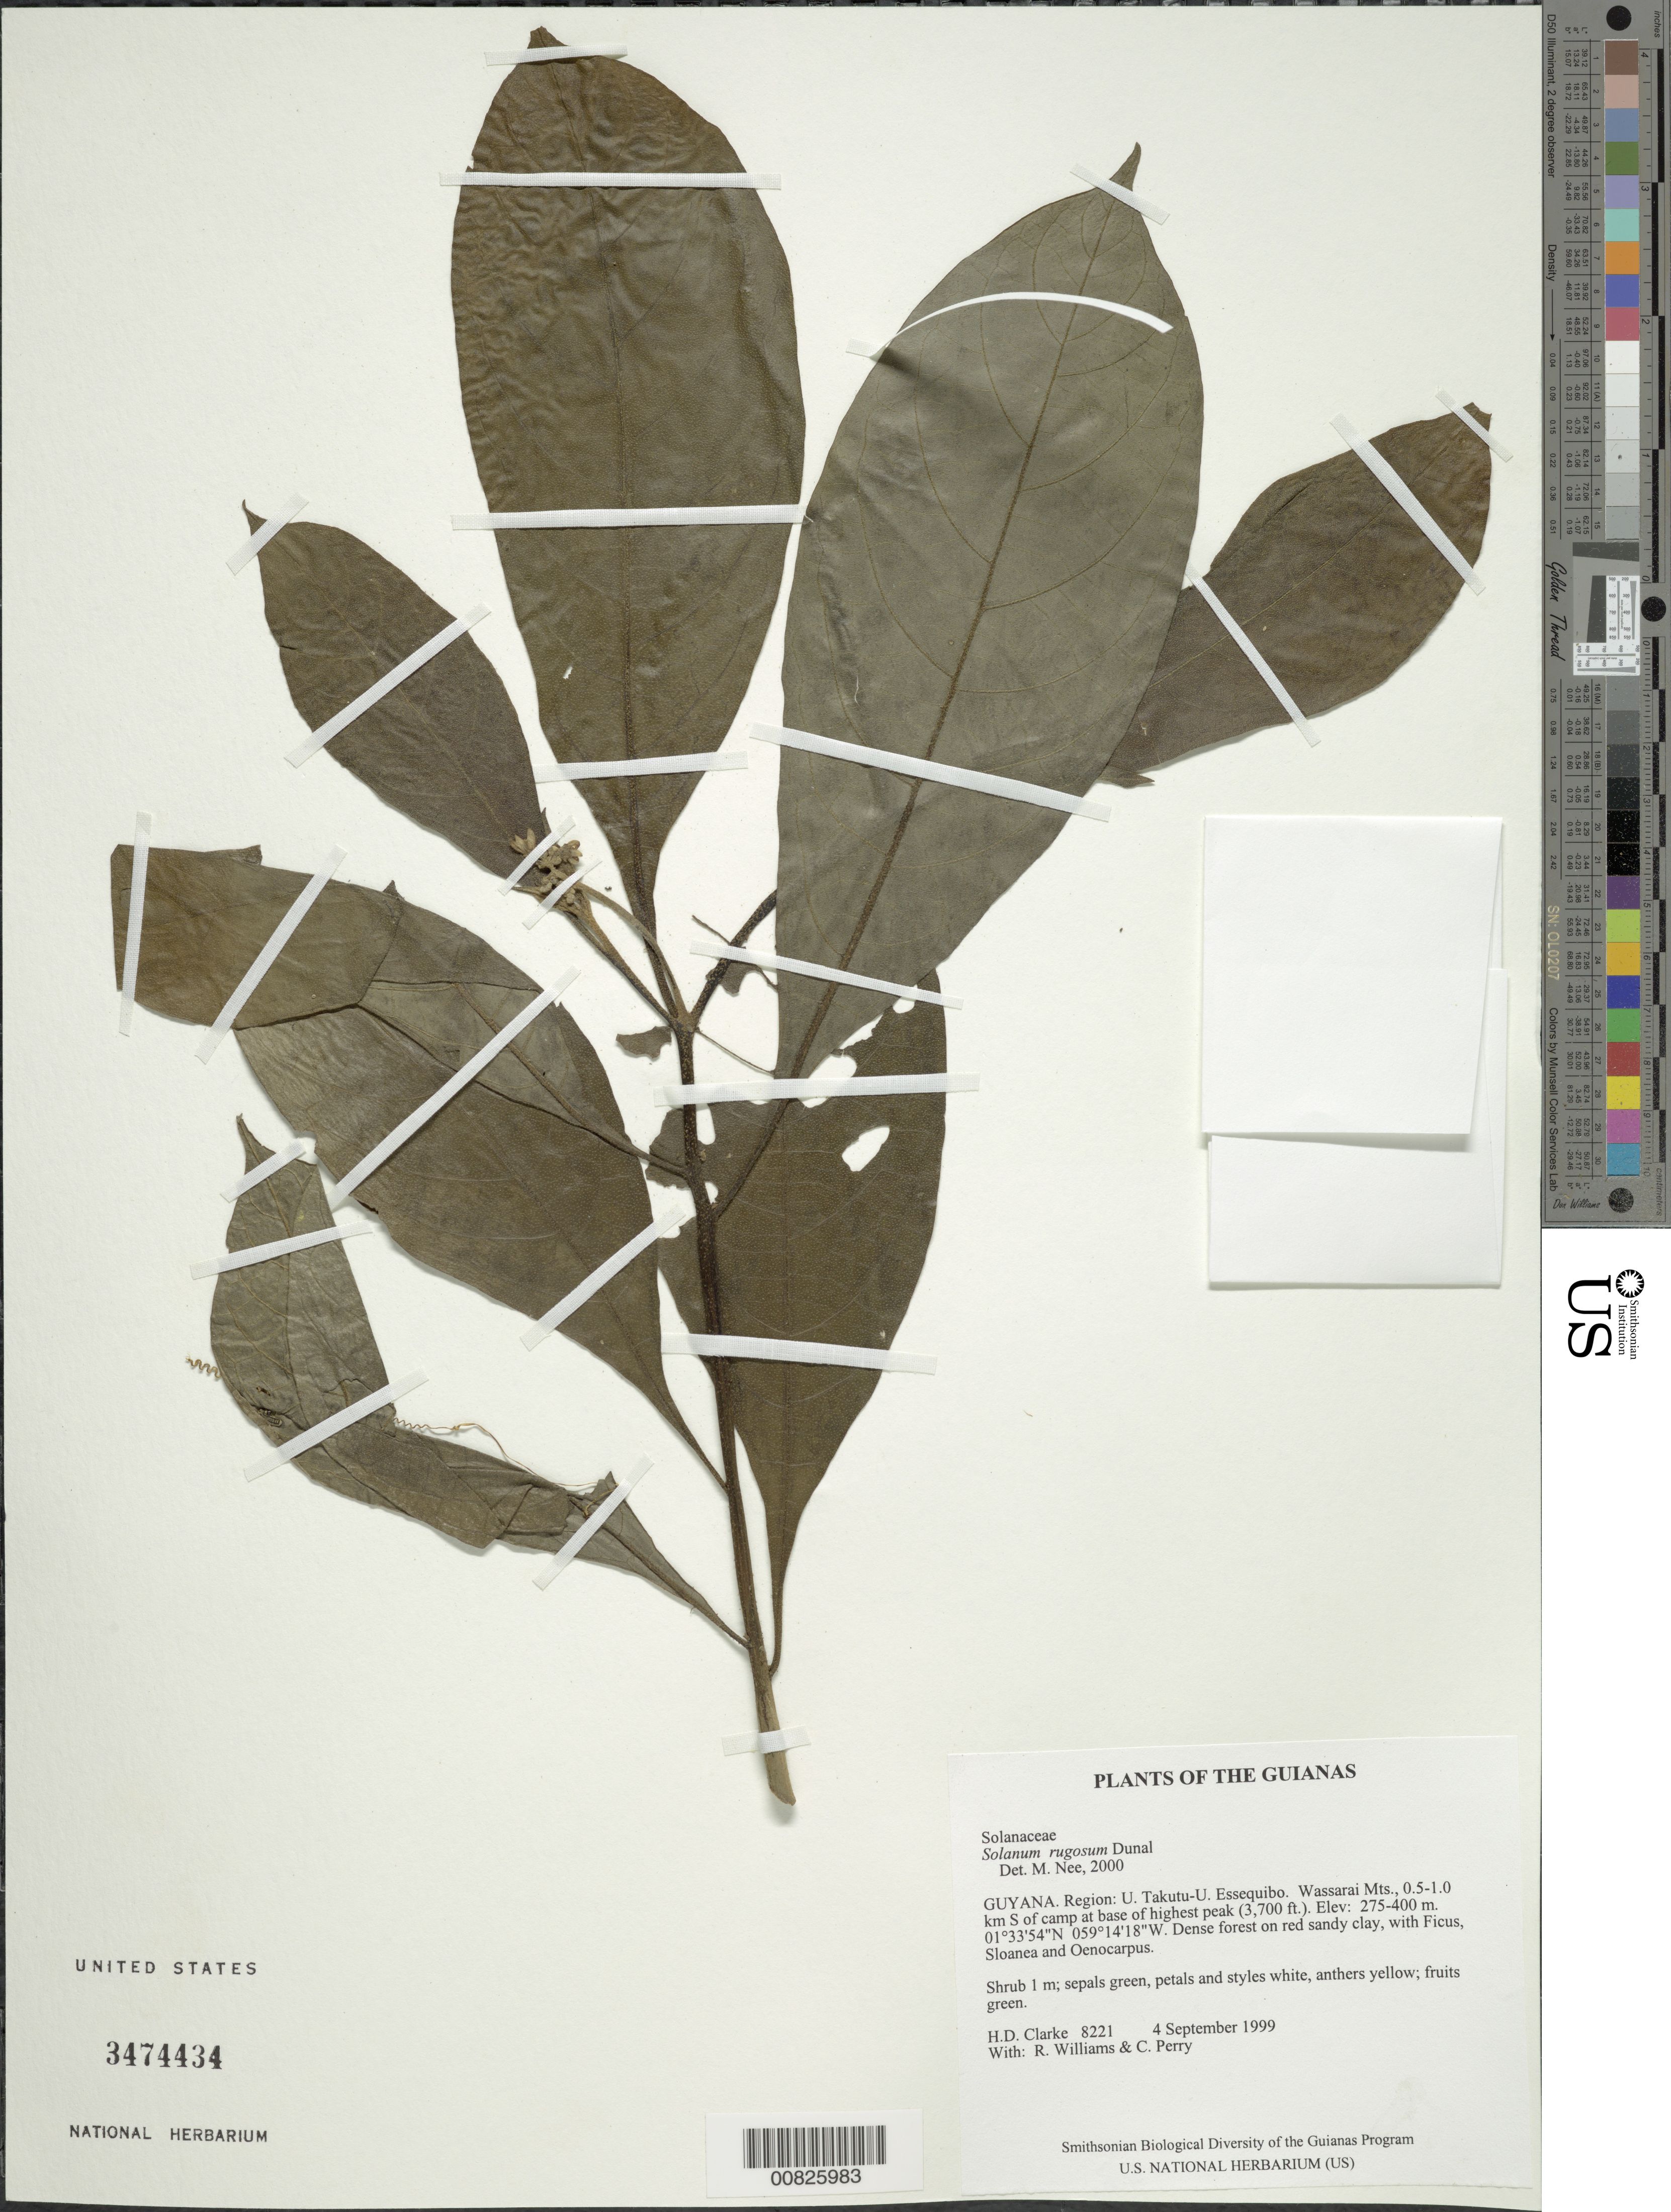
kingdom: Plantae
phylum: Tracheophyta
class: Magnoliopsida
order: Solanales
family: Solanaceae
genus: Solanum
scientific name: Solanum rugosum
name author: Dunal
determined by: Nee, Michael H.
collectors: H. D. Clarke, R. Williams & C. Perry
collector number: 8221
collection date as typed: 9 Sep 1999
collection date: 1999-09-09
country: Guyana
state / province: U. Takutu-U. Essequibo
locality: Wassarai Mts., 0.5-1.0 km S of camp at base of highest peak (3,700 ft.)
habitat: Dense forest on red sandy clay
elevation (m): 275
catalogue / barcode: US 3474434